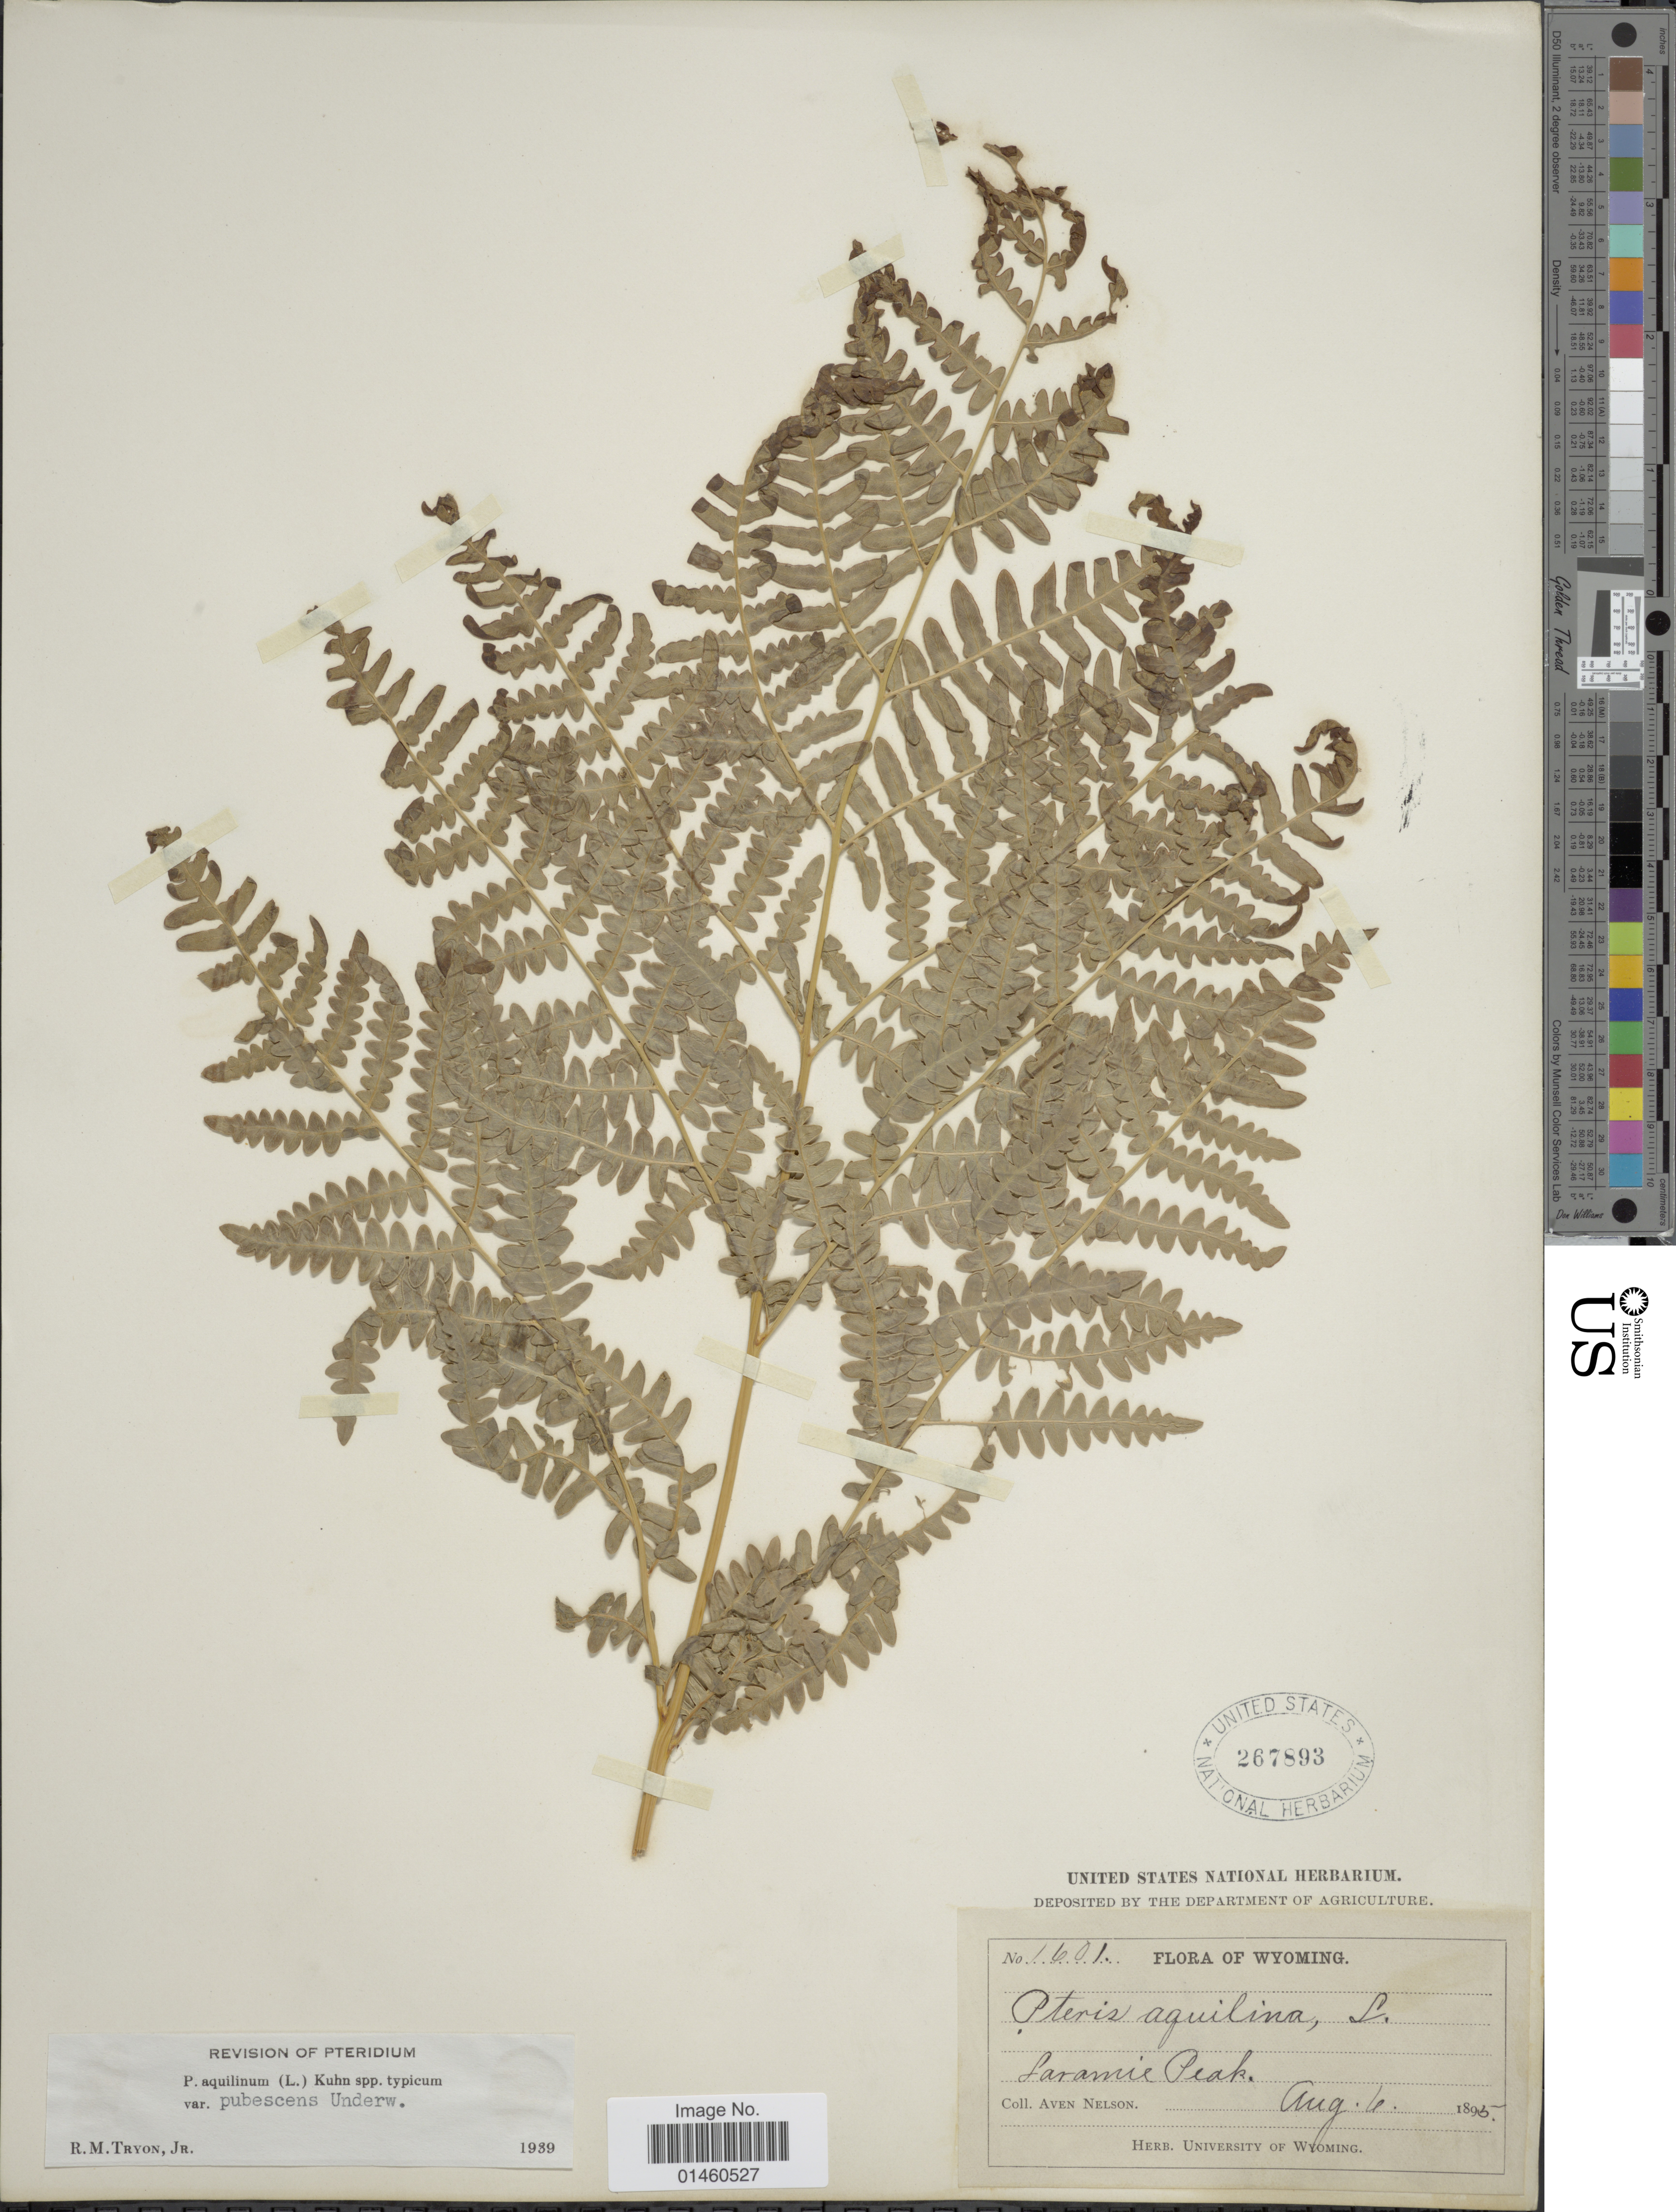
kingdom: Plantae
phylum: Tracheophyta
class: Polypodiopsida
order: Polypodiales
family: Dennstaedtiaceae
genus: Pteridium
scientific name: Pteridium pubescens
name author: (Underw.) Christenh.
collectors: A. Nelson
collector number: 1601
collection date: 1895-08-06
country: United States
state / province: Wyoming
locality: Laramie Peak.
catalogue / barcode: US 267893